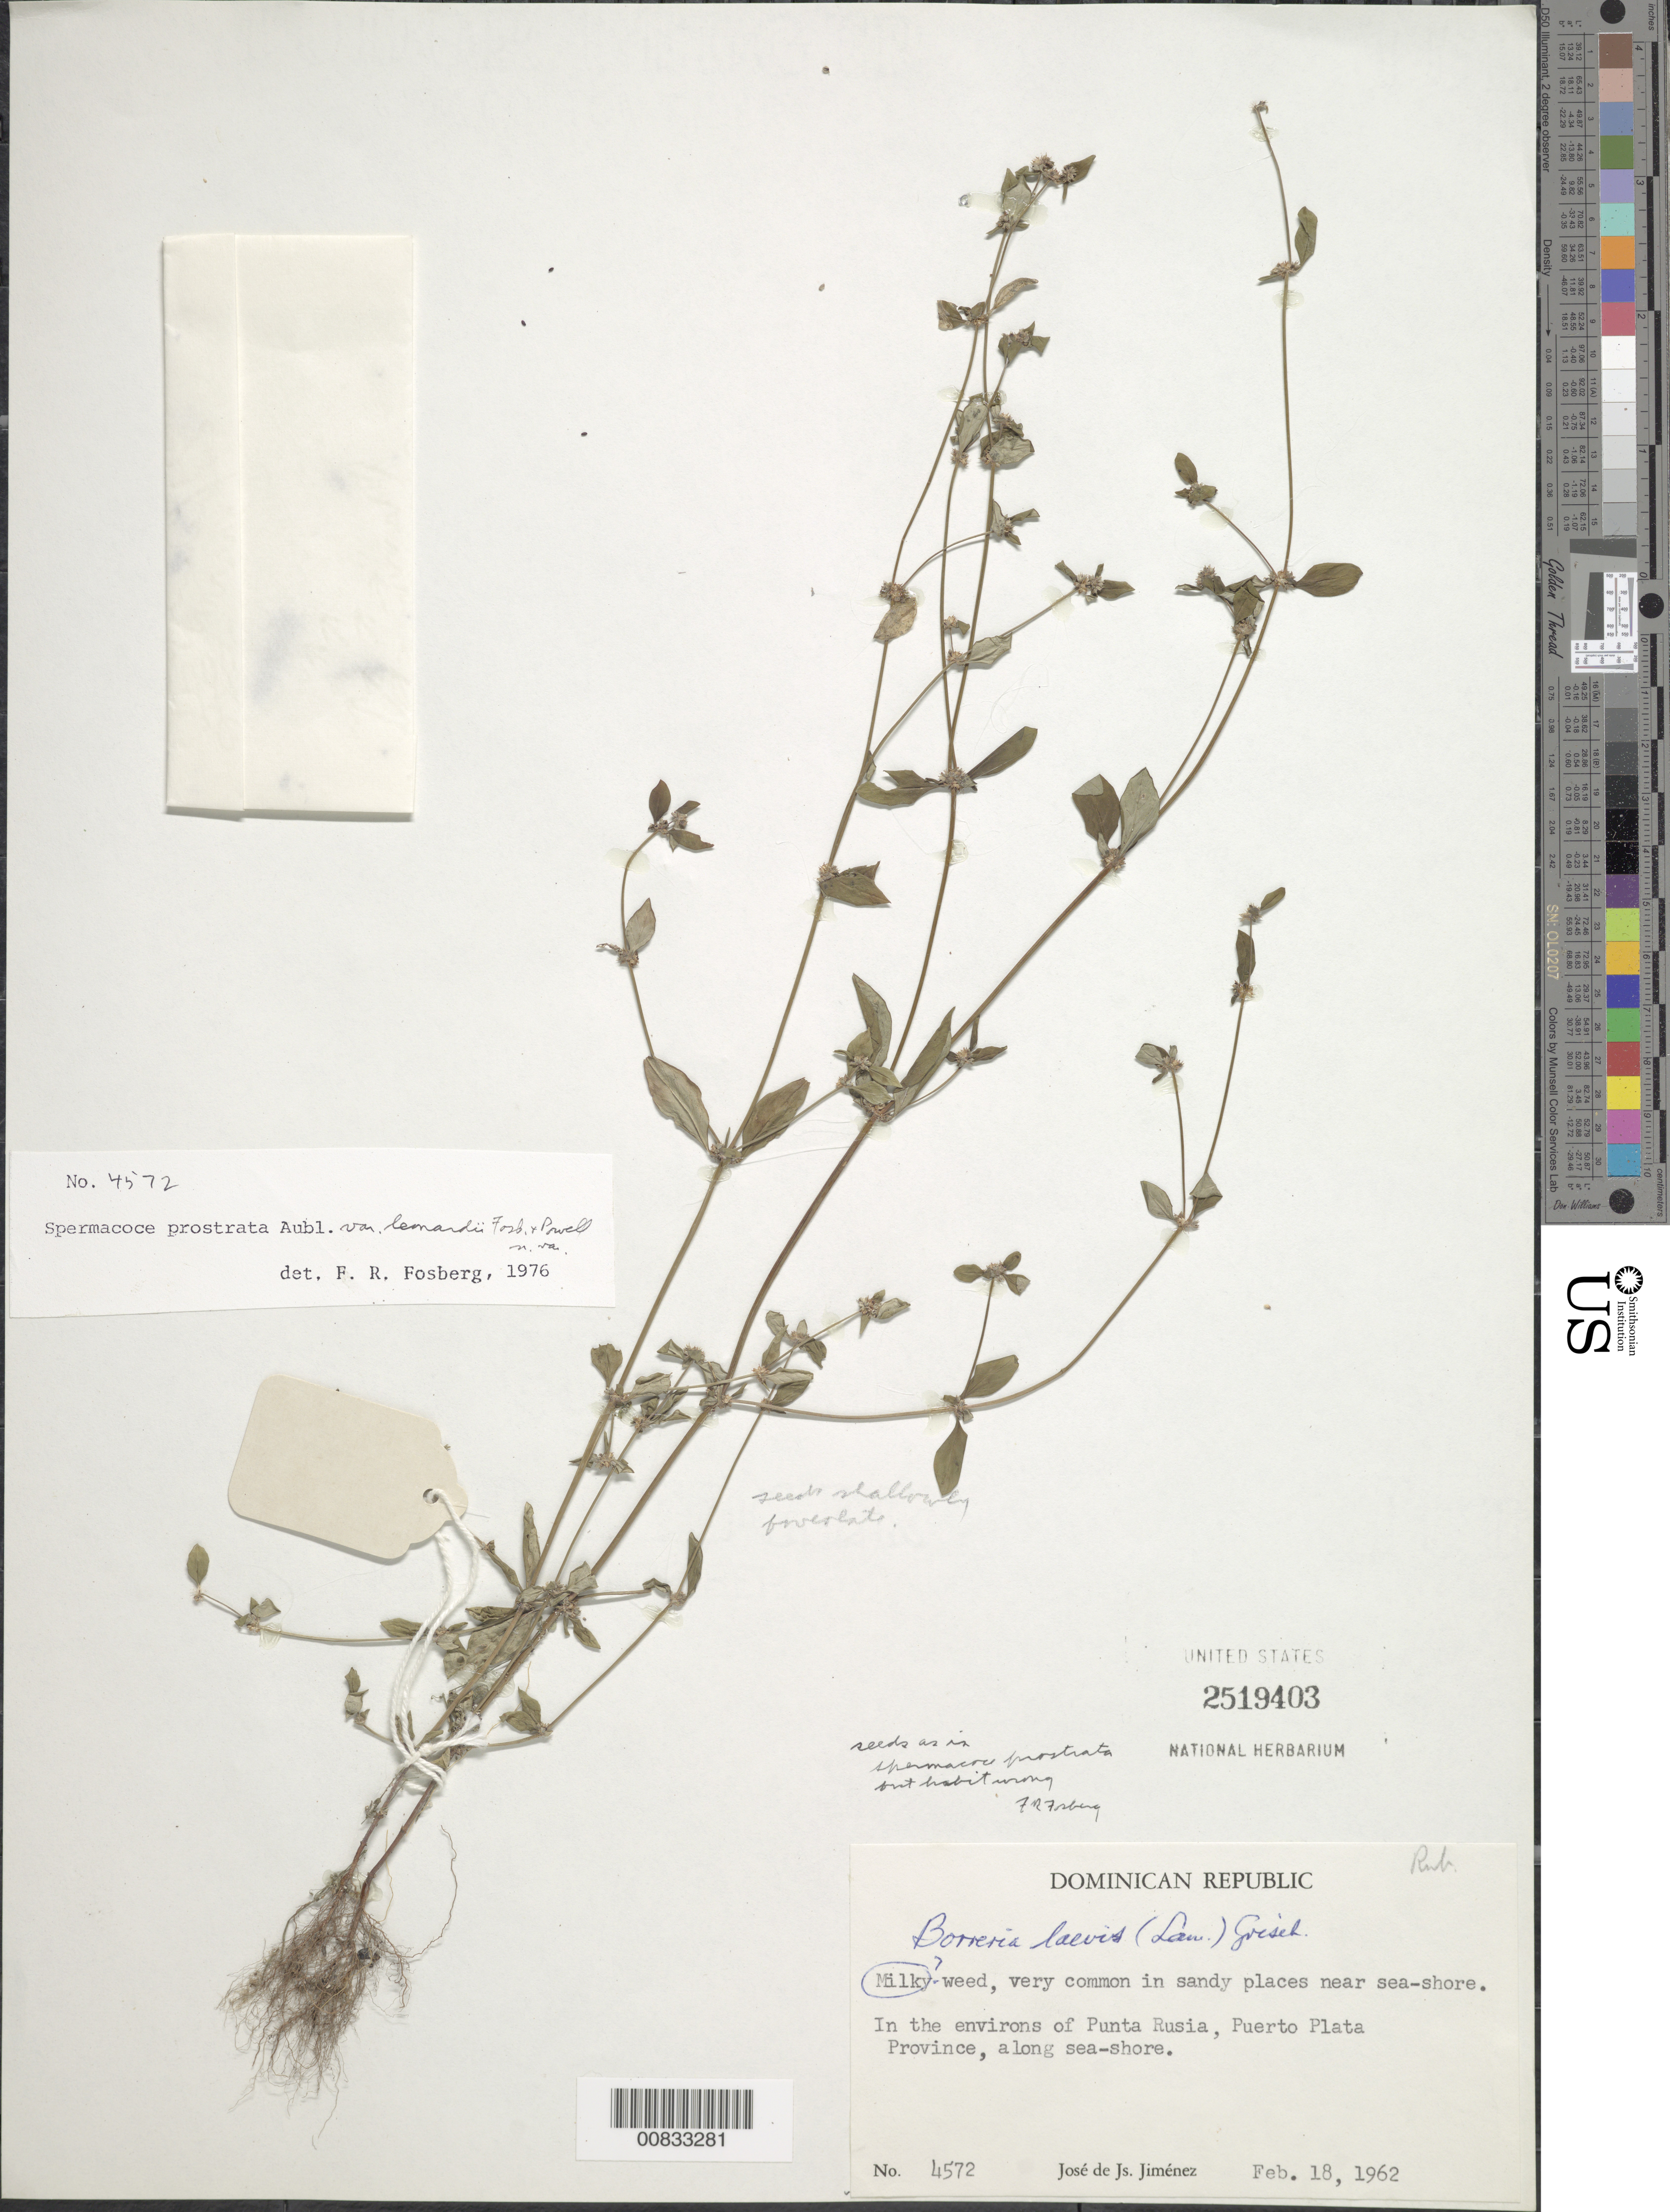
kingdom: Plantae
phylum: Tracheophyta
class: Magnoliopsida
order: Gentianales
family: Rubiaceae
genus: Spermacoce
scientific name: Spermacoce prostrata var. leonardii Fosberg & D.A. Powell var. nov. ined.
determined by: Fosberg, F. R.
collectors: J. J. Jiménez Almonte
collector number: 4572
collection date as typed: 18 Feb 1962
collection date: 1962-02-18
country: Dominican Republic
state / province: Puerto Plata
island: Hispaniola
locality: In the environs of Punta Rusia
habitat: In sandy places along sea-shore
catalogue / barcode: US 2519403